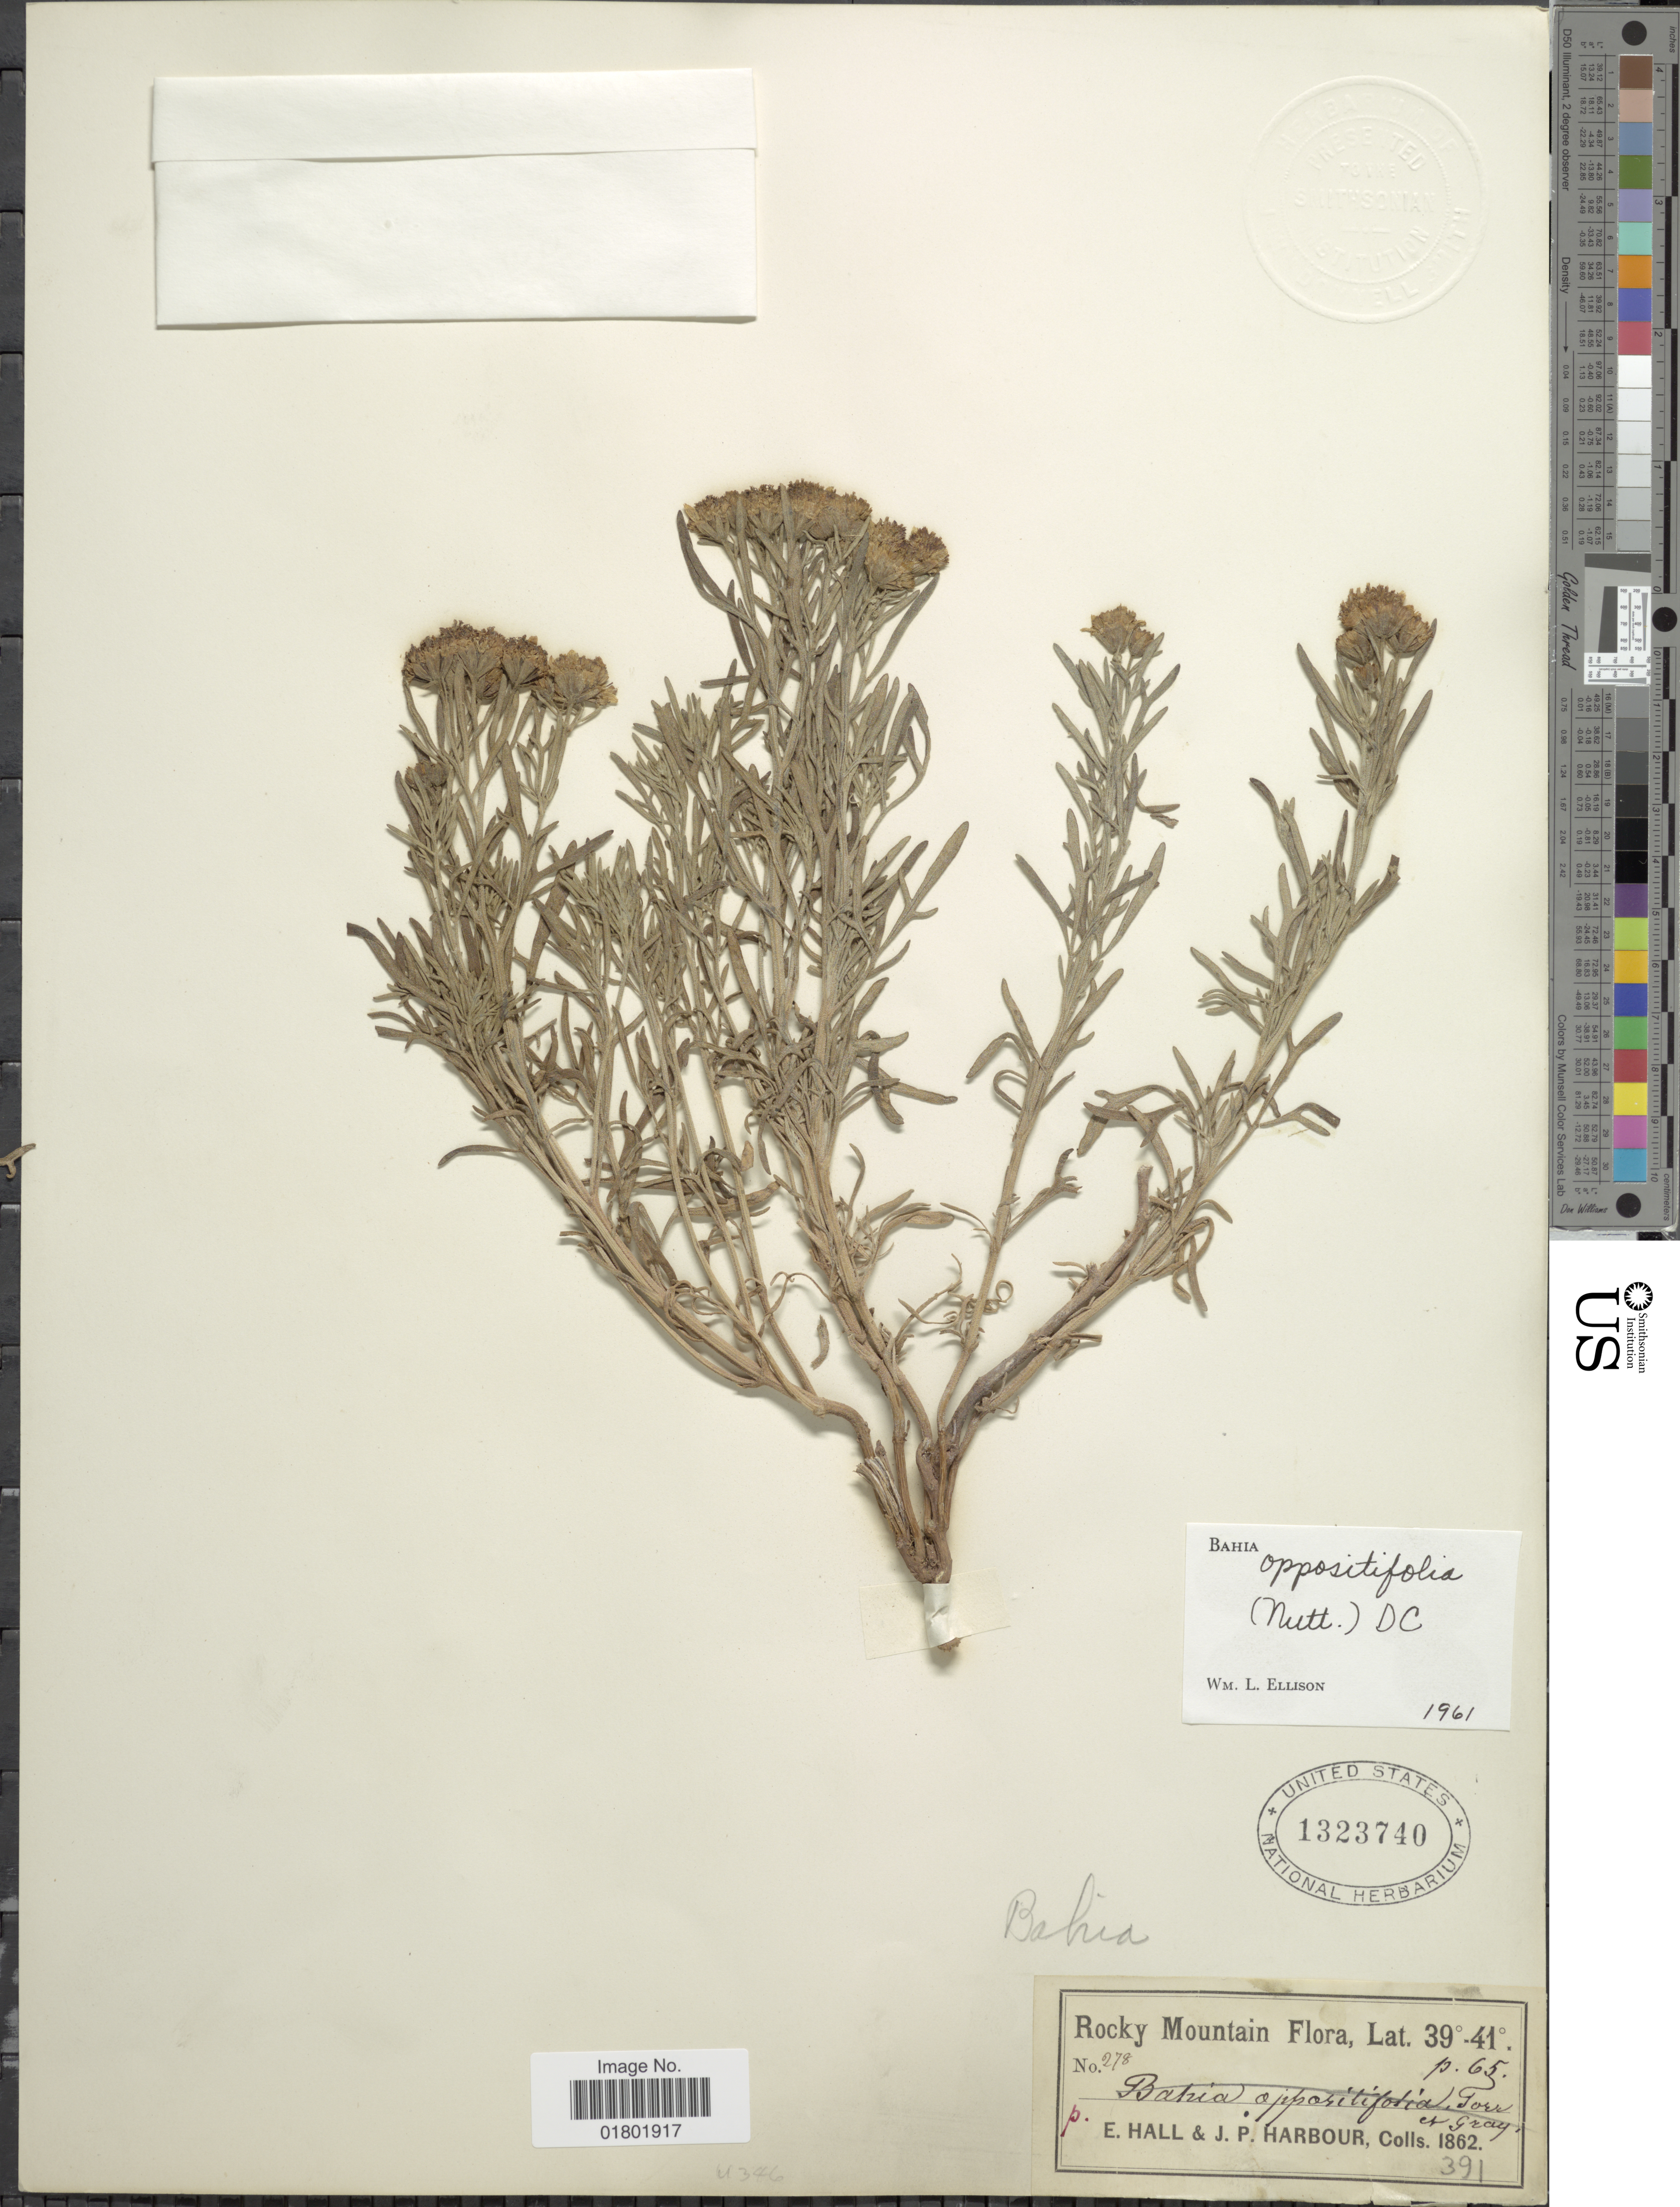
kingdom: Plantae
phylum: Tracheophyta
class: Magnoliopsida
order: Asterales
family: Asteraceae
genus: Bahia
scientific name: Bahia oppositifolia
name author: Nutt.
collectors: E. Hall & J. Harbour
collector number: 278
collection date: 1862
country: United States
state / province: Colorado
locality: Rocky Mtns.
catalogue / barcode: US 1323740